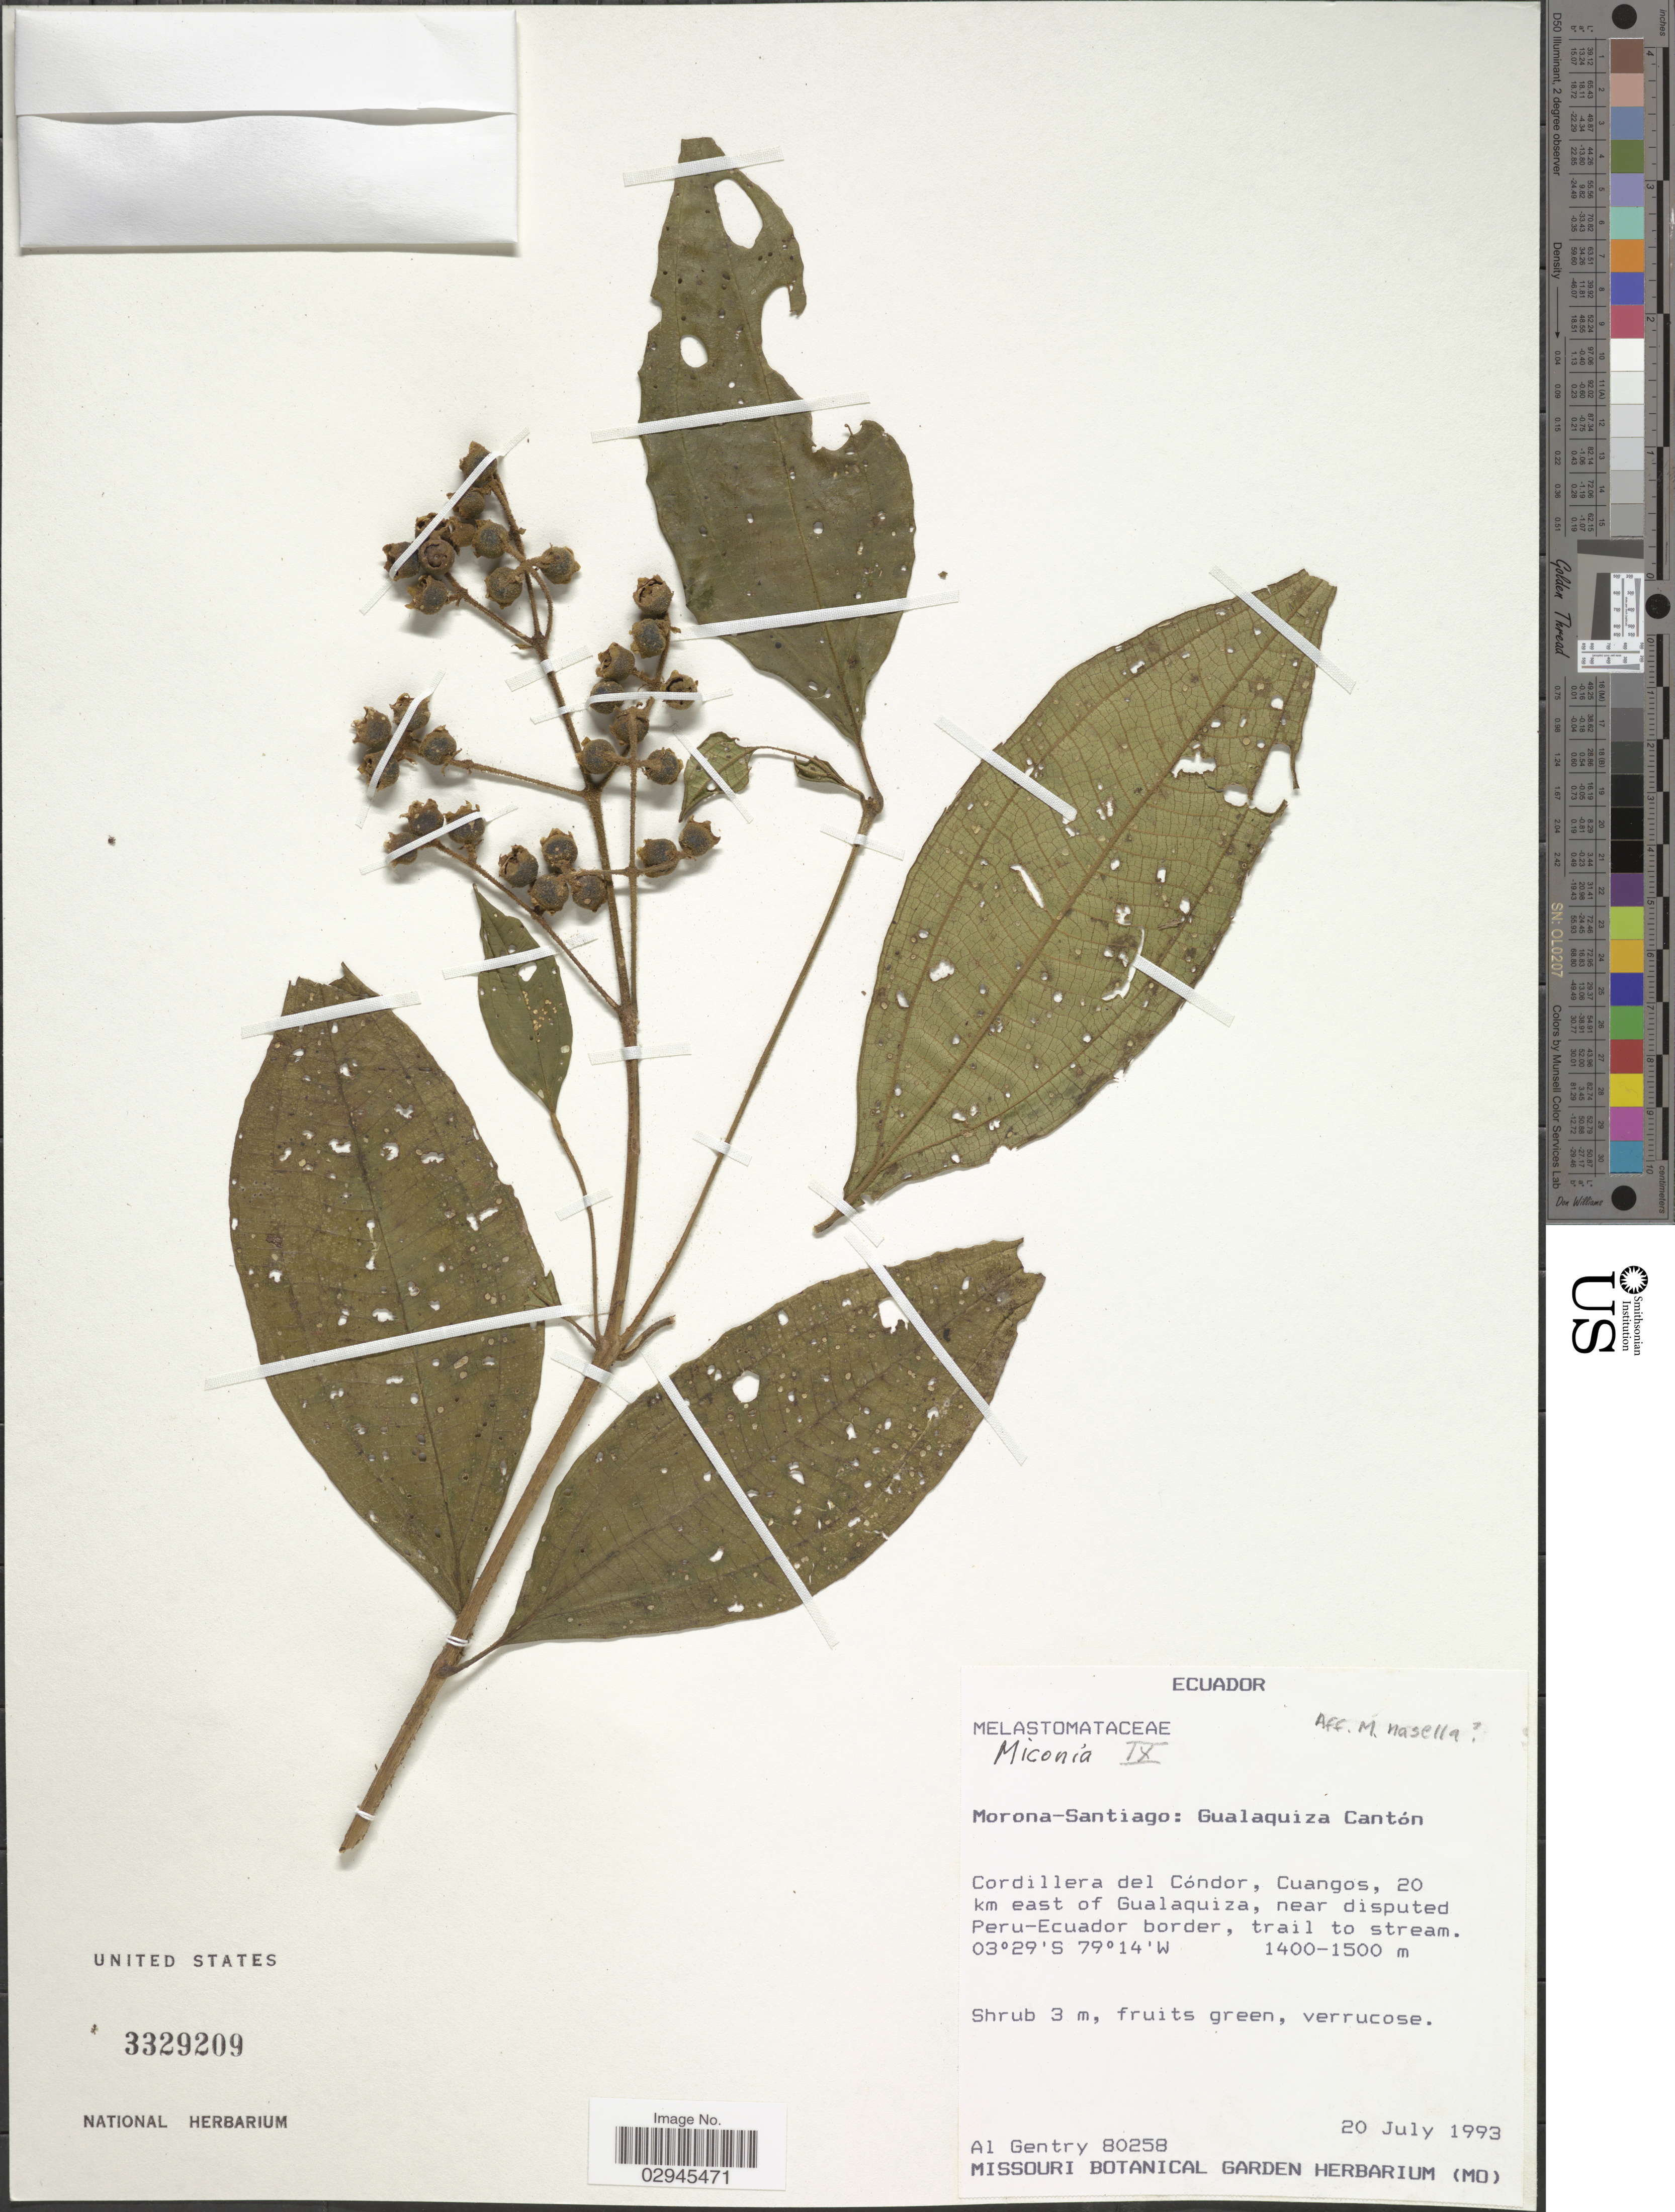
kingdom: Plantae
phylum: Tracheophyta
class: Magnoliopsida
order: Myrtales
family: Melastomataceae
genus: Miconia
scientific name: Miconia sp.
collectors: A. H. Gentry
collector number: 80258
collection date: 1993-07-20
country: Ecuador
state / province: Morona-Santiago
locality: Gualaquiza Cantón. Cordillera del Cóndor, Cuangos, 20 km east of Gualaquiza, near disputed Peru-Ecuador border, trail to stream.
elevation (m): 1400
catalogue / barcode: US 3329209